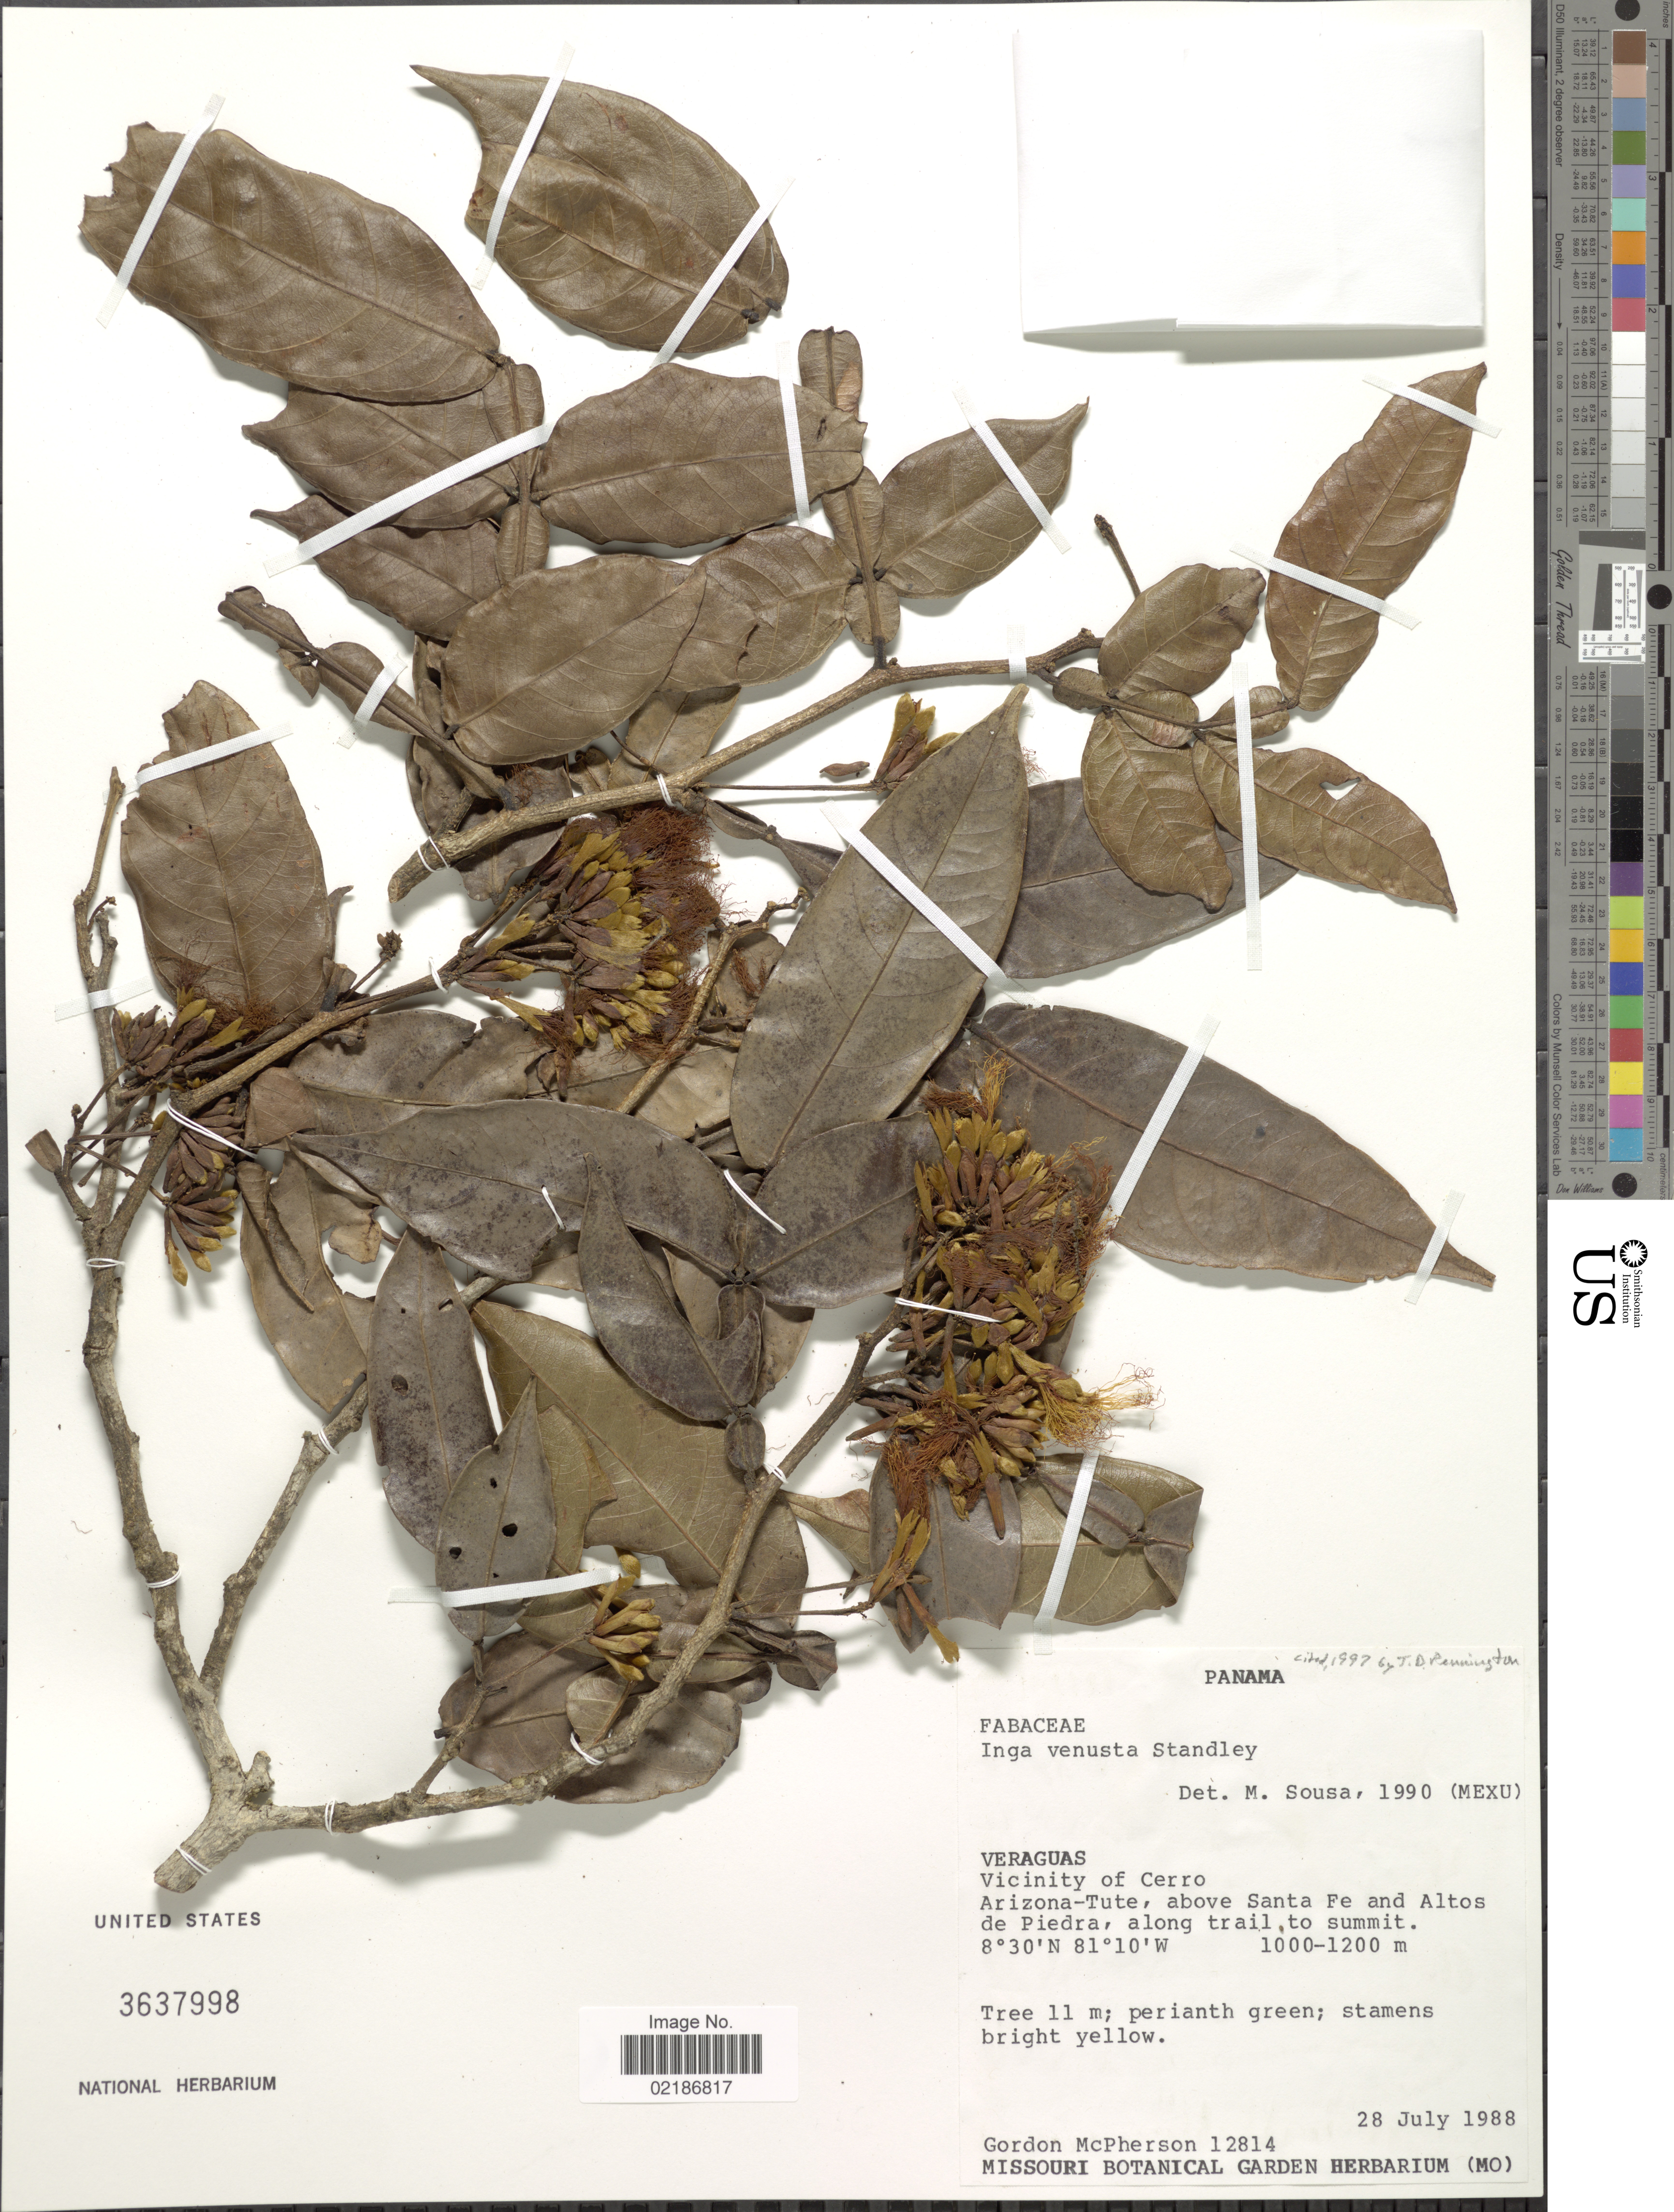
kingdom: Plantae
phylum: Tracheophyta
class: Magnoliopsida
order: Fabales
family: Fabaceae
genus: Inga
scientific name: Inga venusta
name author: Standl.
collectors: G. D. McPherson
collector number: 12814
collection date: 1988-07-28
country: Panama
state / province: Veraguas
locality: Vicinity of Cerro Arizona-Tute, above Sante Fe and Altos de Piedra, along trail, to summit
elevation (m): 1000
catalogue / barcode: US 3637998